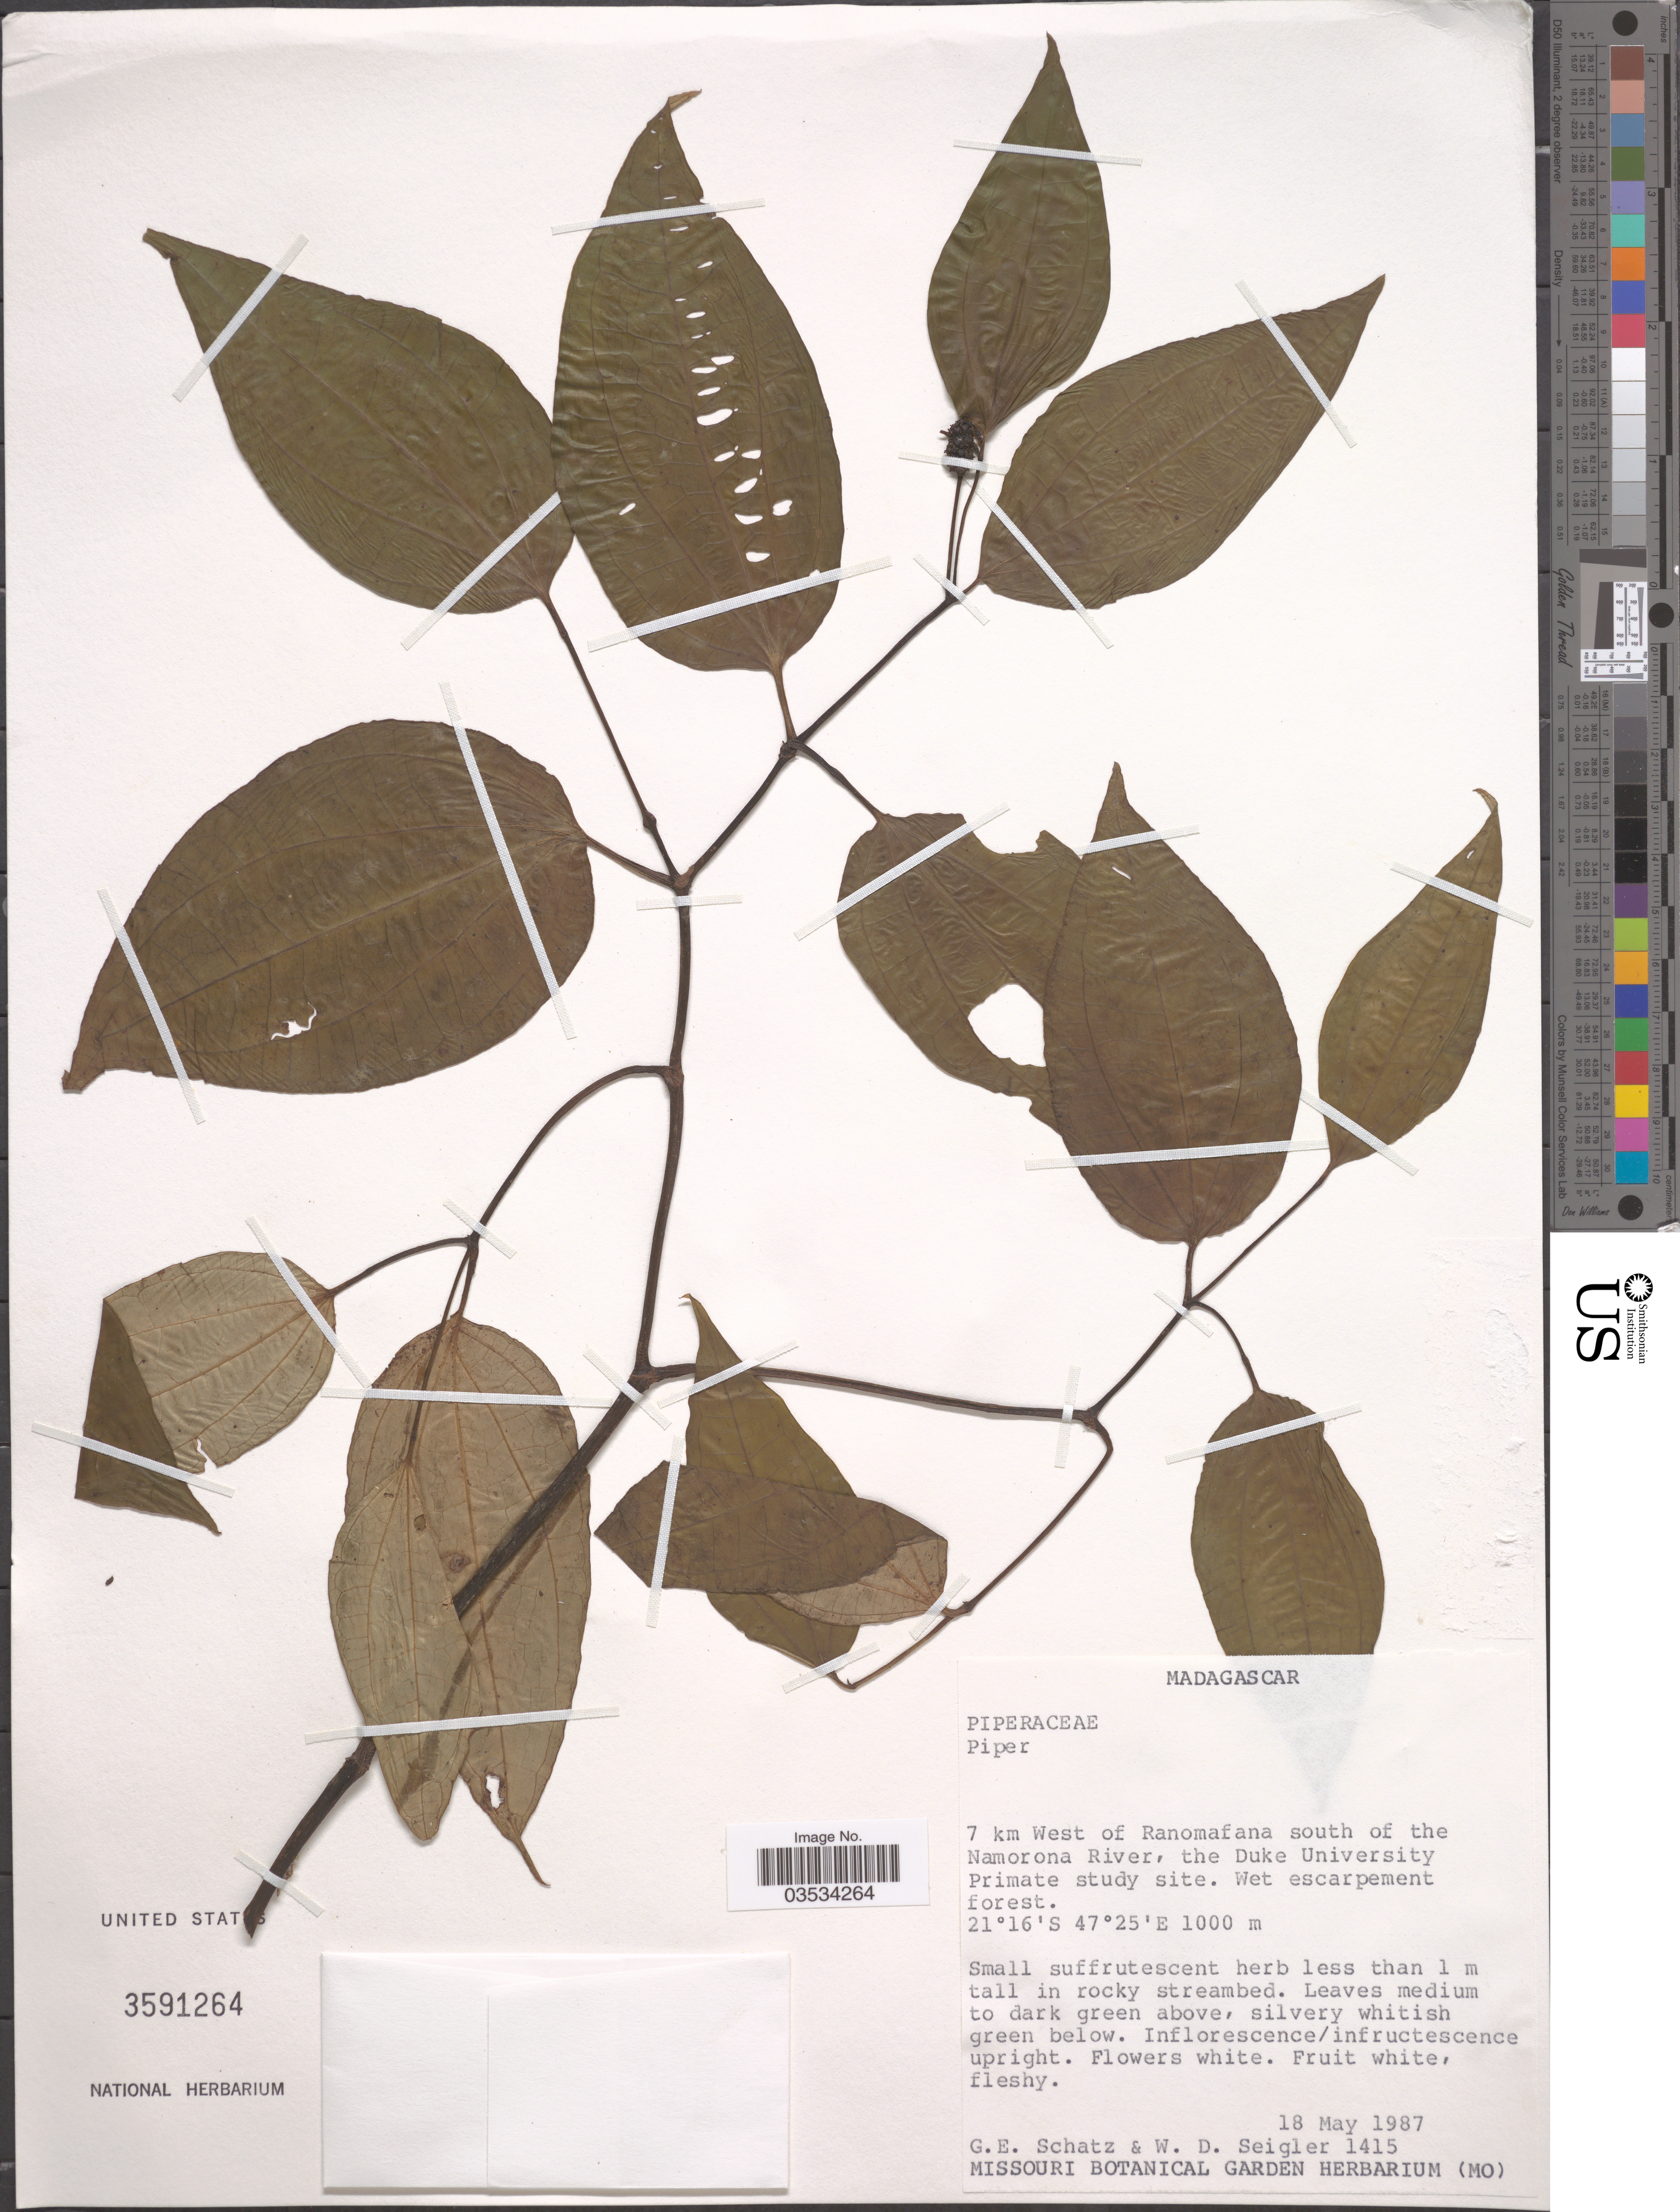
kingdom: Plantae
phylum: Tracheophyta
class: Magnoliopsida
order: Piperales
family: Piperaceae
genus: Piper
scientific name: Piper sp.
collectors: G. Schatz & W. Seigler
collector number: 1415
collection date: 1987-05-18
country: Madagascar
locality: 7 km West of Ranomafana south of the Namorana River, the Duke University Primate study site.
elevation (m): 1000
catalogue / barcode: US 3591264